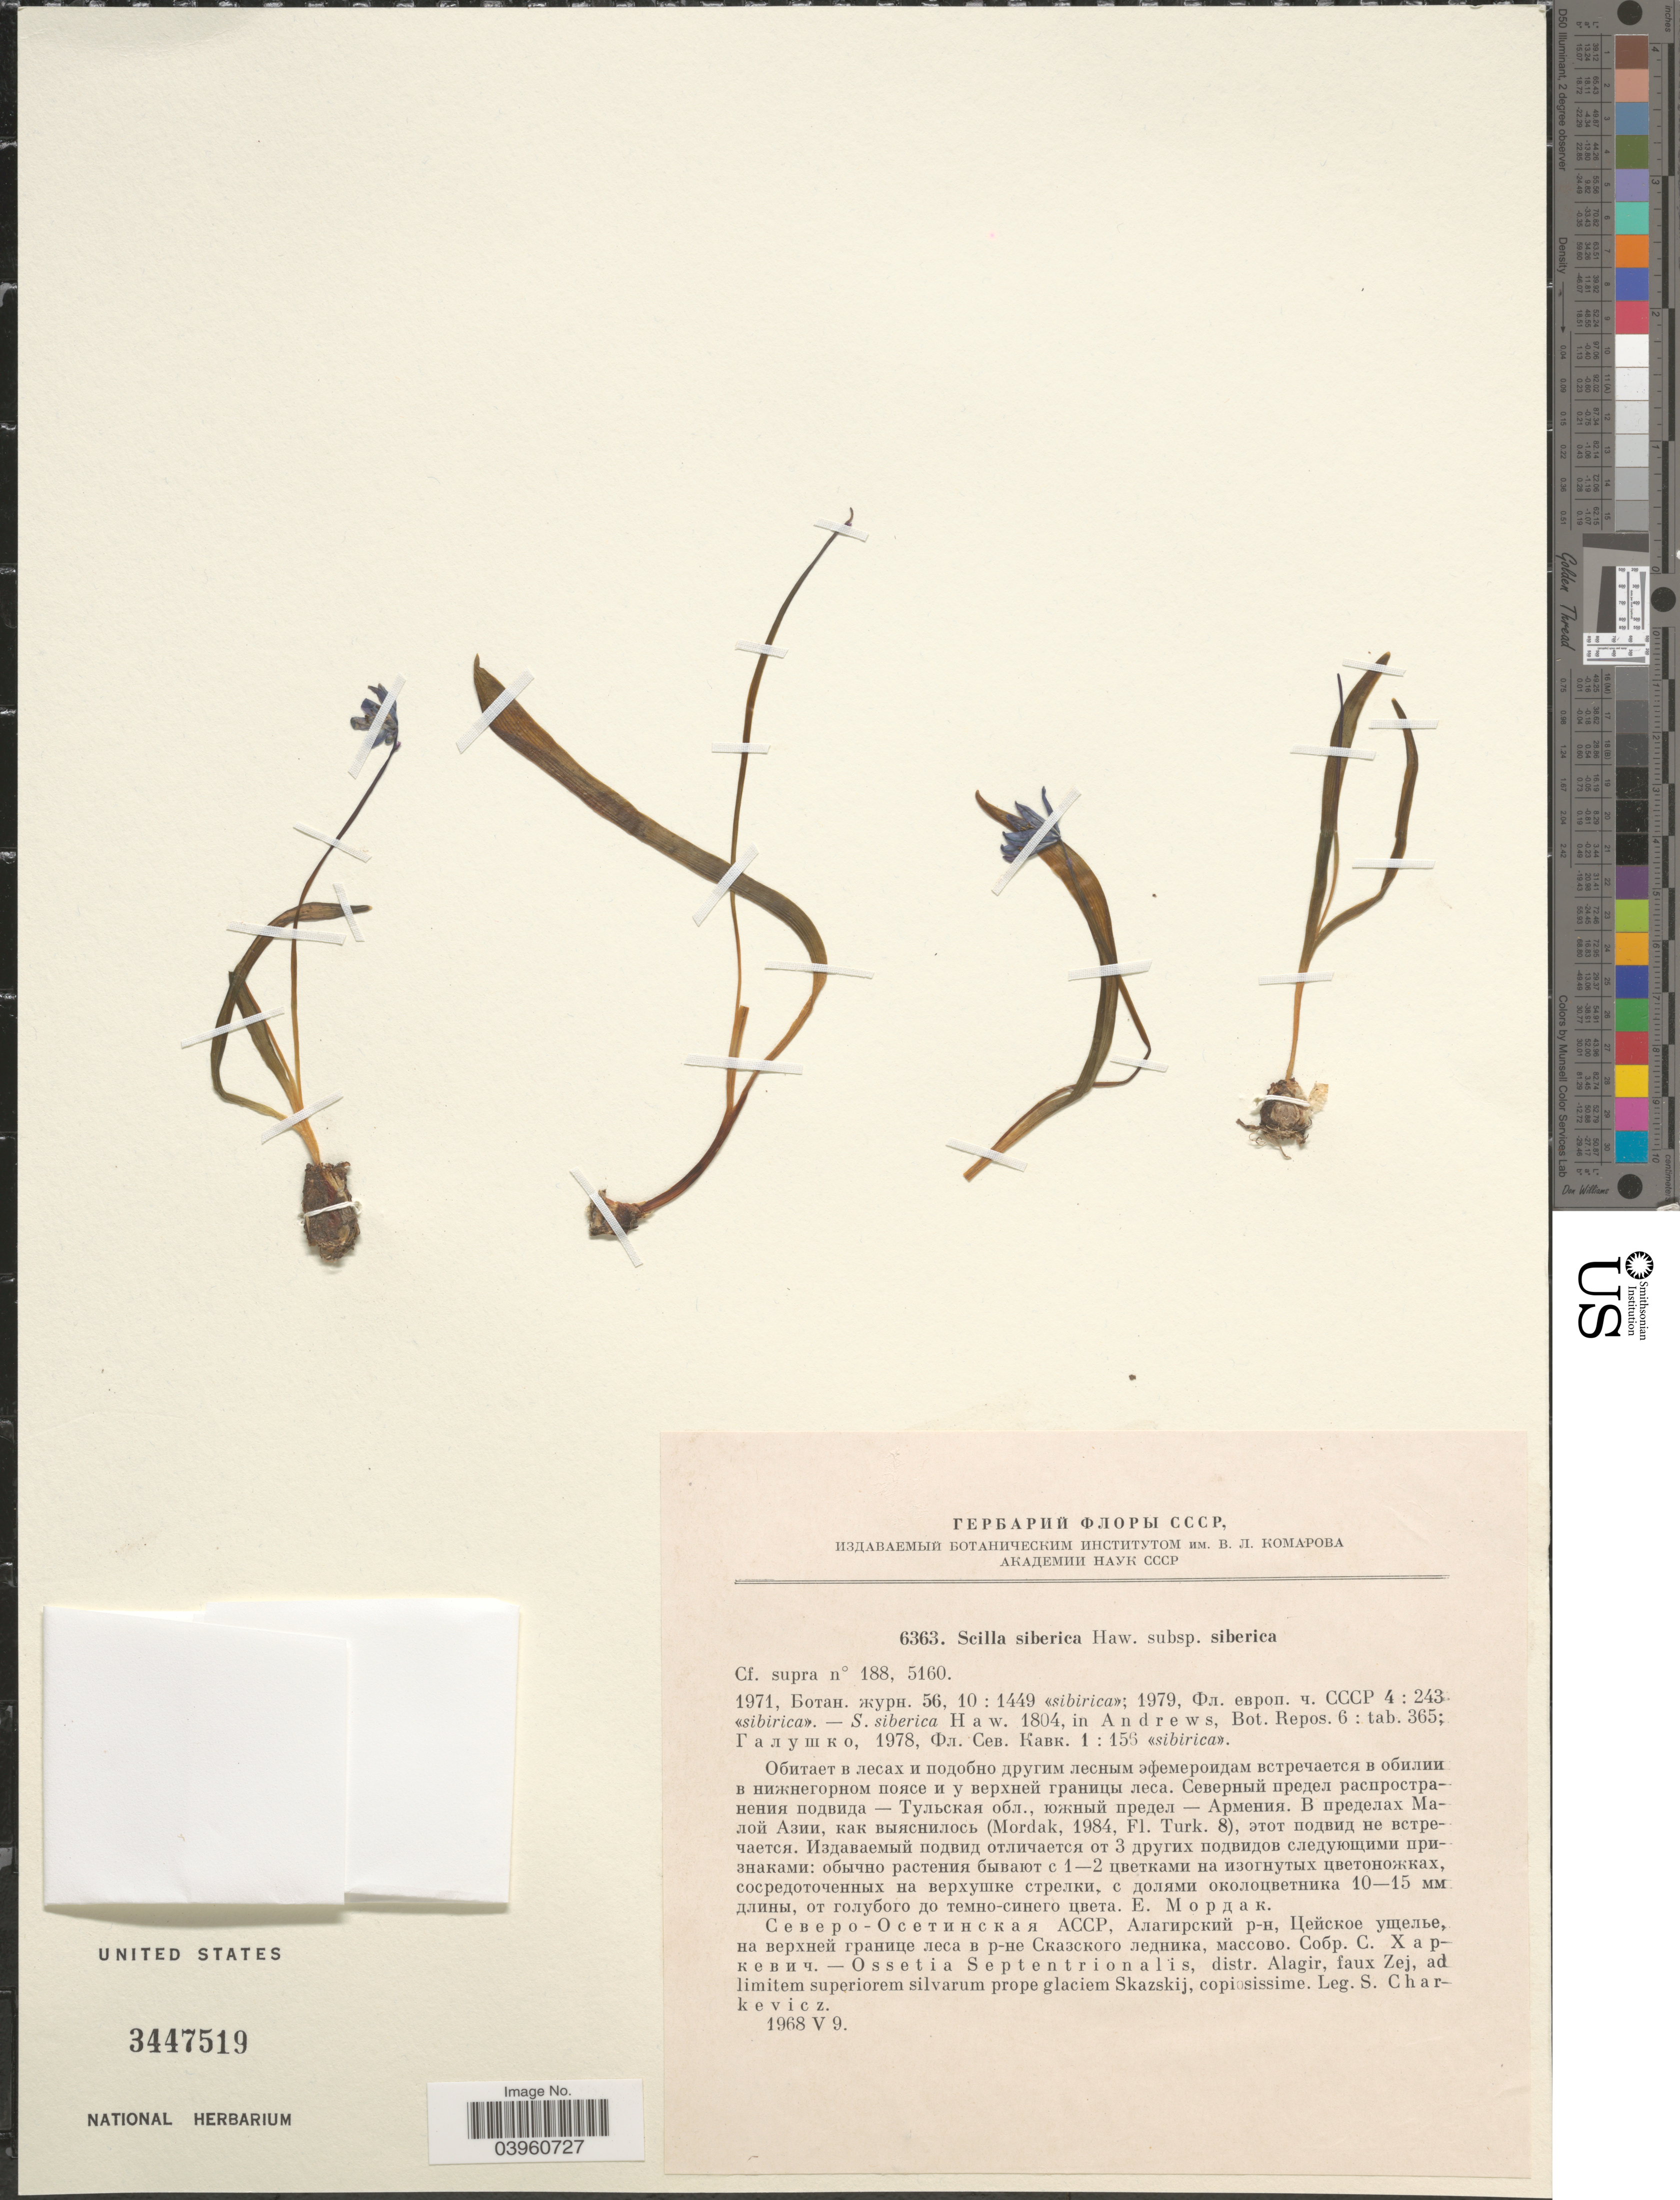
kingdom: Plantae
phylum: Tracheophyta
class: Liliopsida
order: Asparagales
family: Asparagaceae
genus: Scilla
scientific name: Scilla siberica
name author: Andrews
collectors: S. Charkevicz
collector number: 6363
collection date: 1968-05-09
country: Russian Federation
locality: Ossetia Septentrionalis, distr. Alagir, faux Zej, ad limitem superiorem silvarum prope glaciem Skazskij, copiosissime.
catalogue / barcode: US 3447519